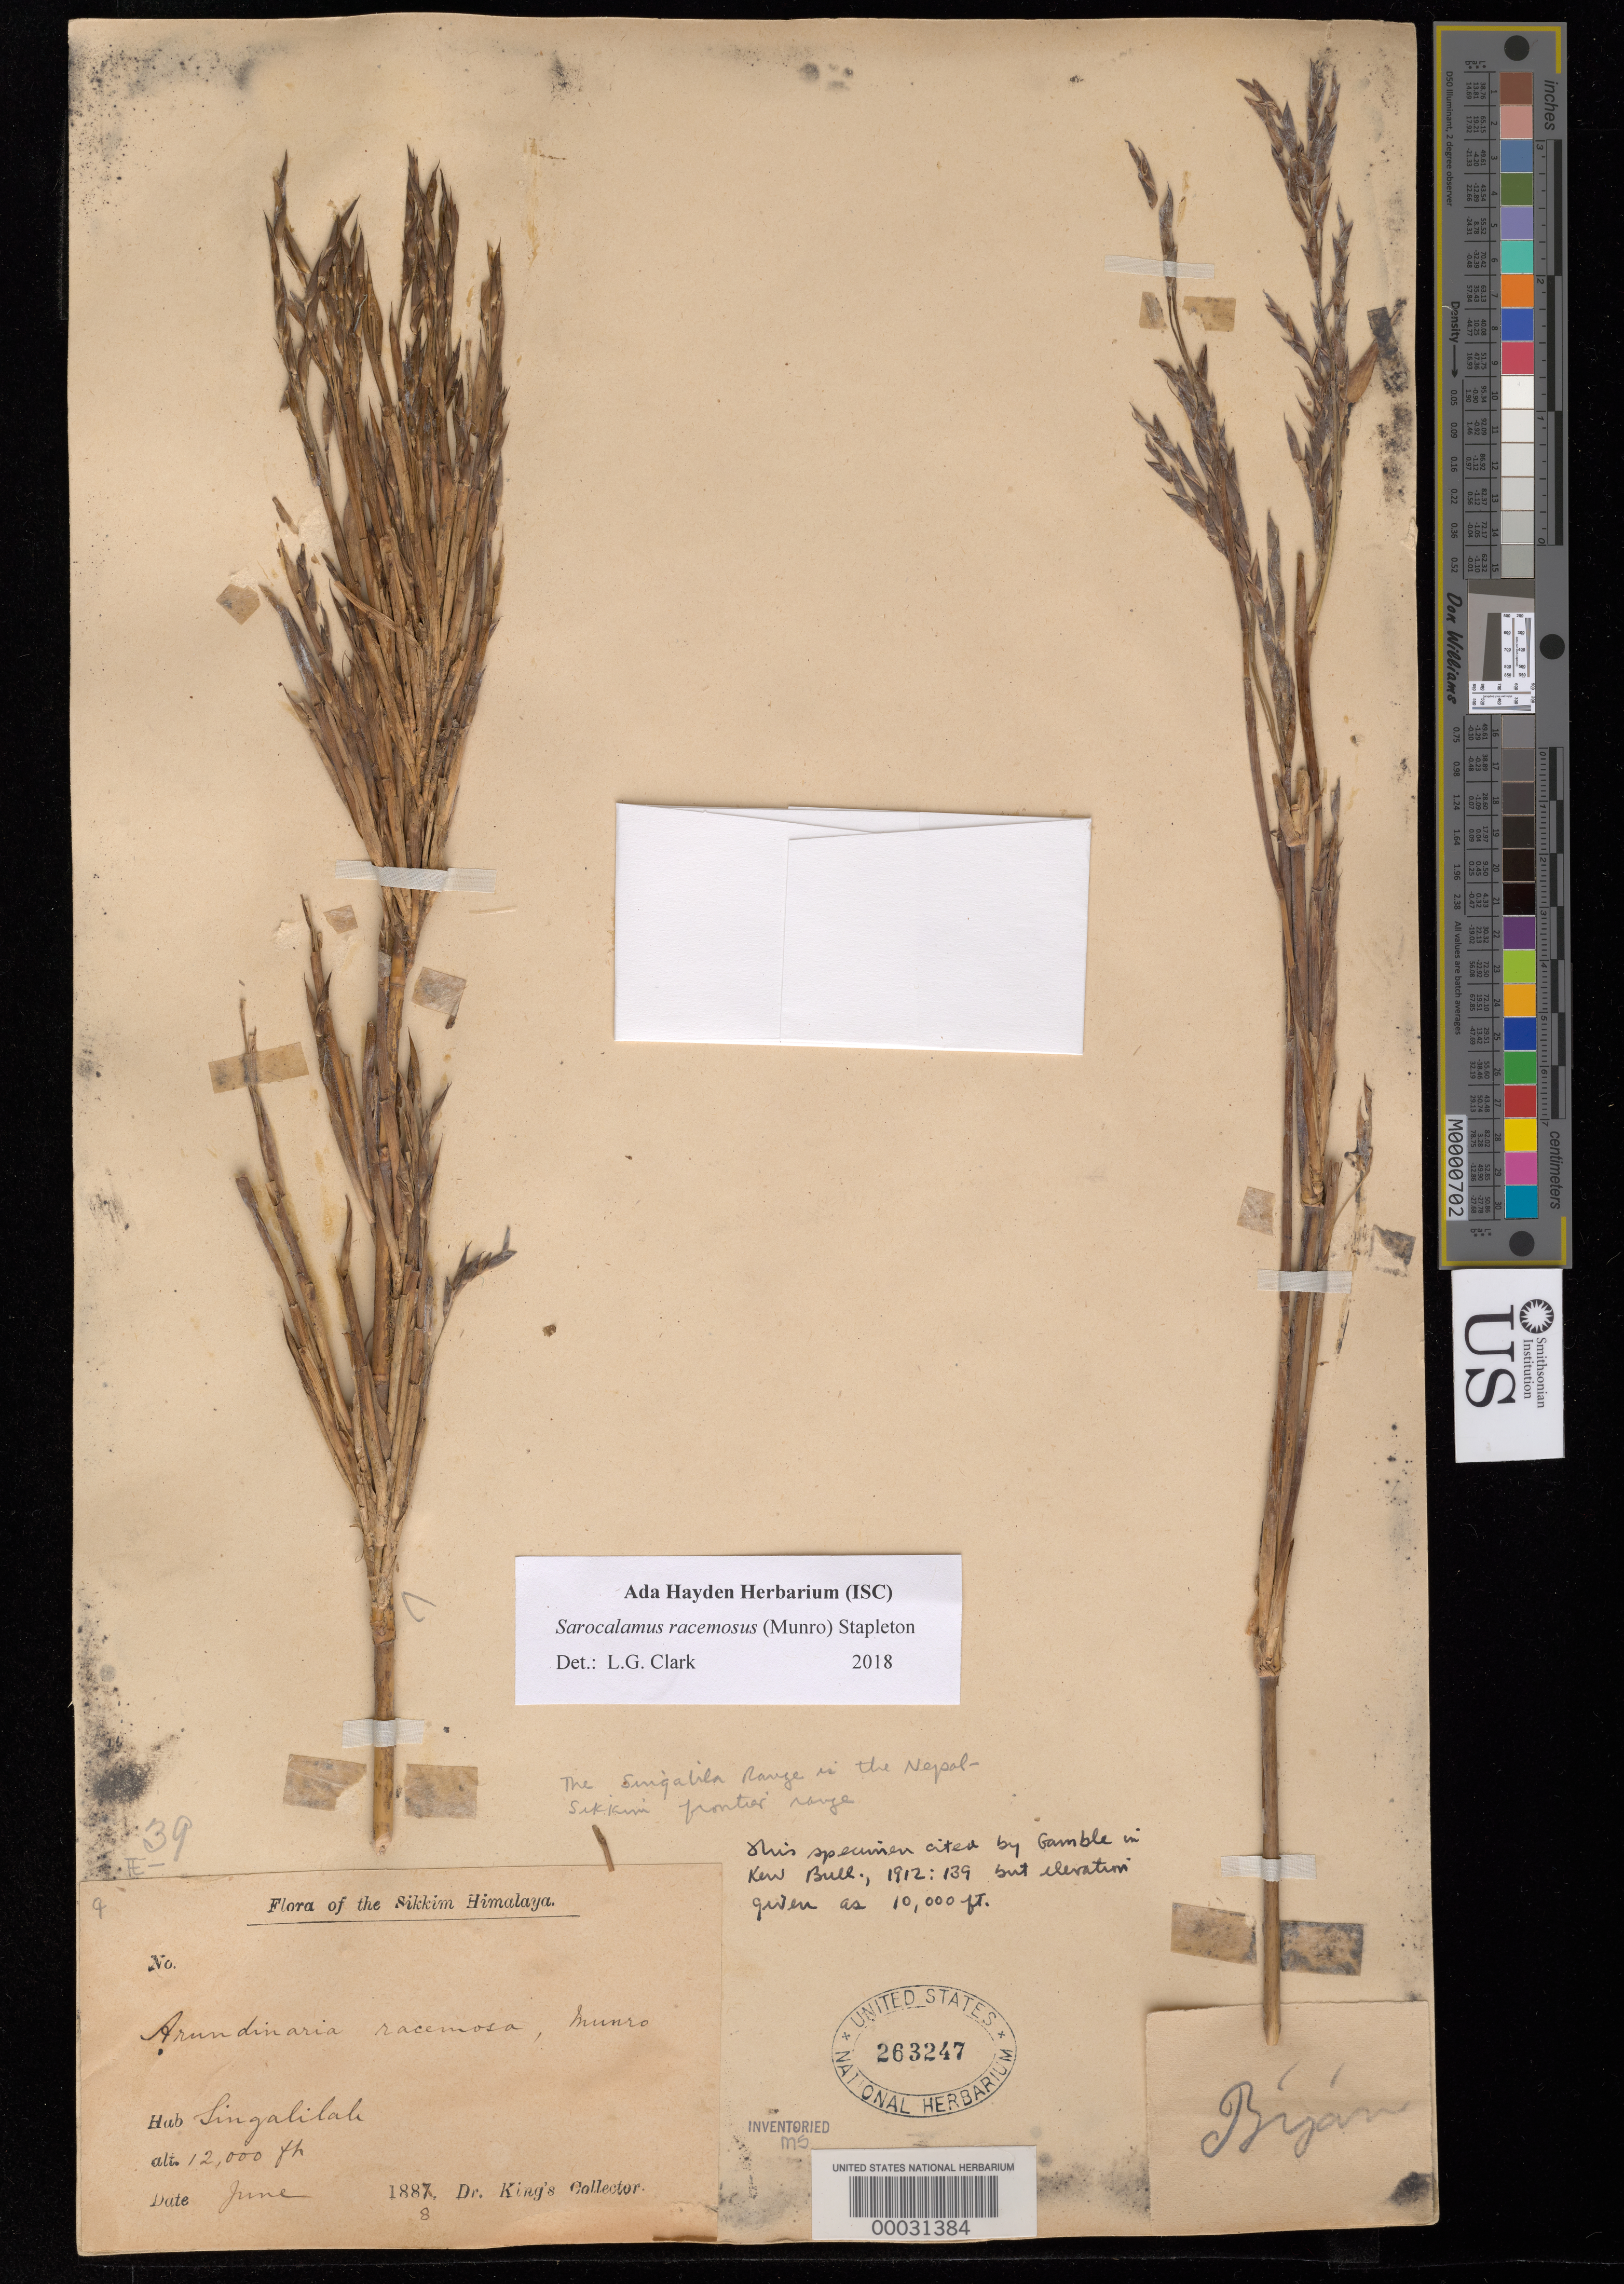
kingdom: Plantae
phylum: Tracheophyta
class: Liliopsida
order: Poales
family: Poaceae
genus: Sarocalamus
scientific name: Sarocalamus racemosus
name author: (Munro) Stapleton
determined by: Clark, L. G.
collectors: Dr. King's collector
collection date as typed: Jun 1888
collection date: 1888-06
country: India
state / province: Sikkim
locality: Singalilah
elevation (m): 3658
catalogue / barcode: US 263247